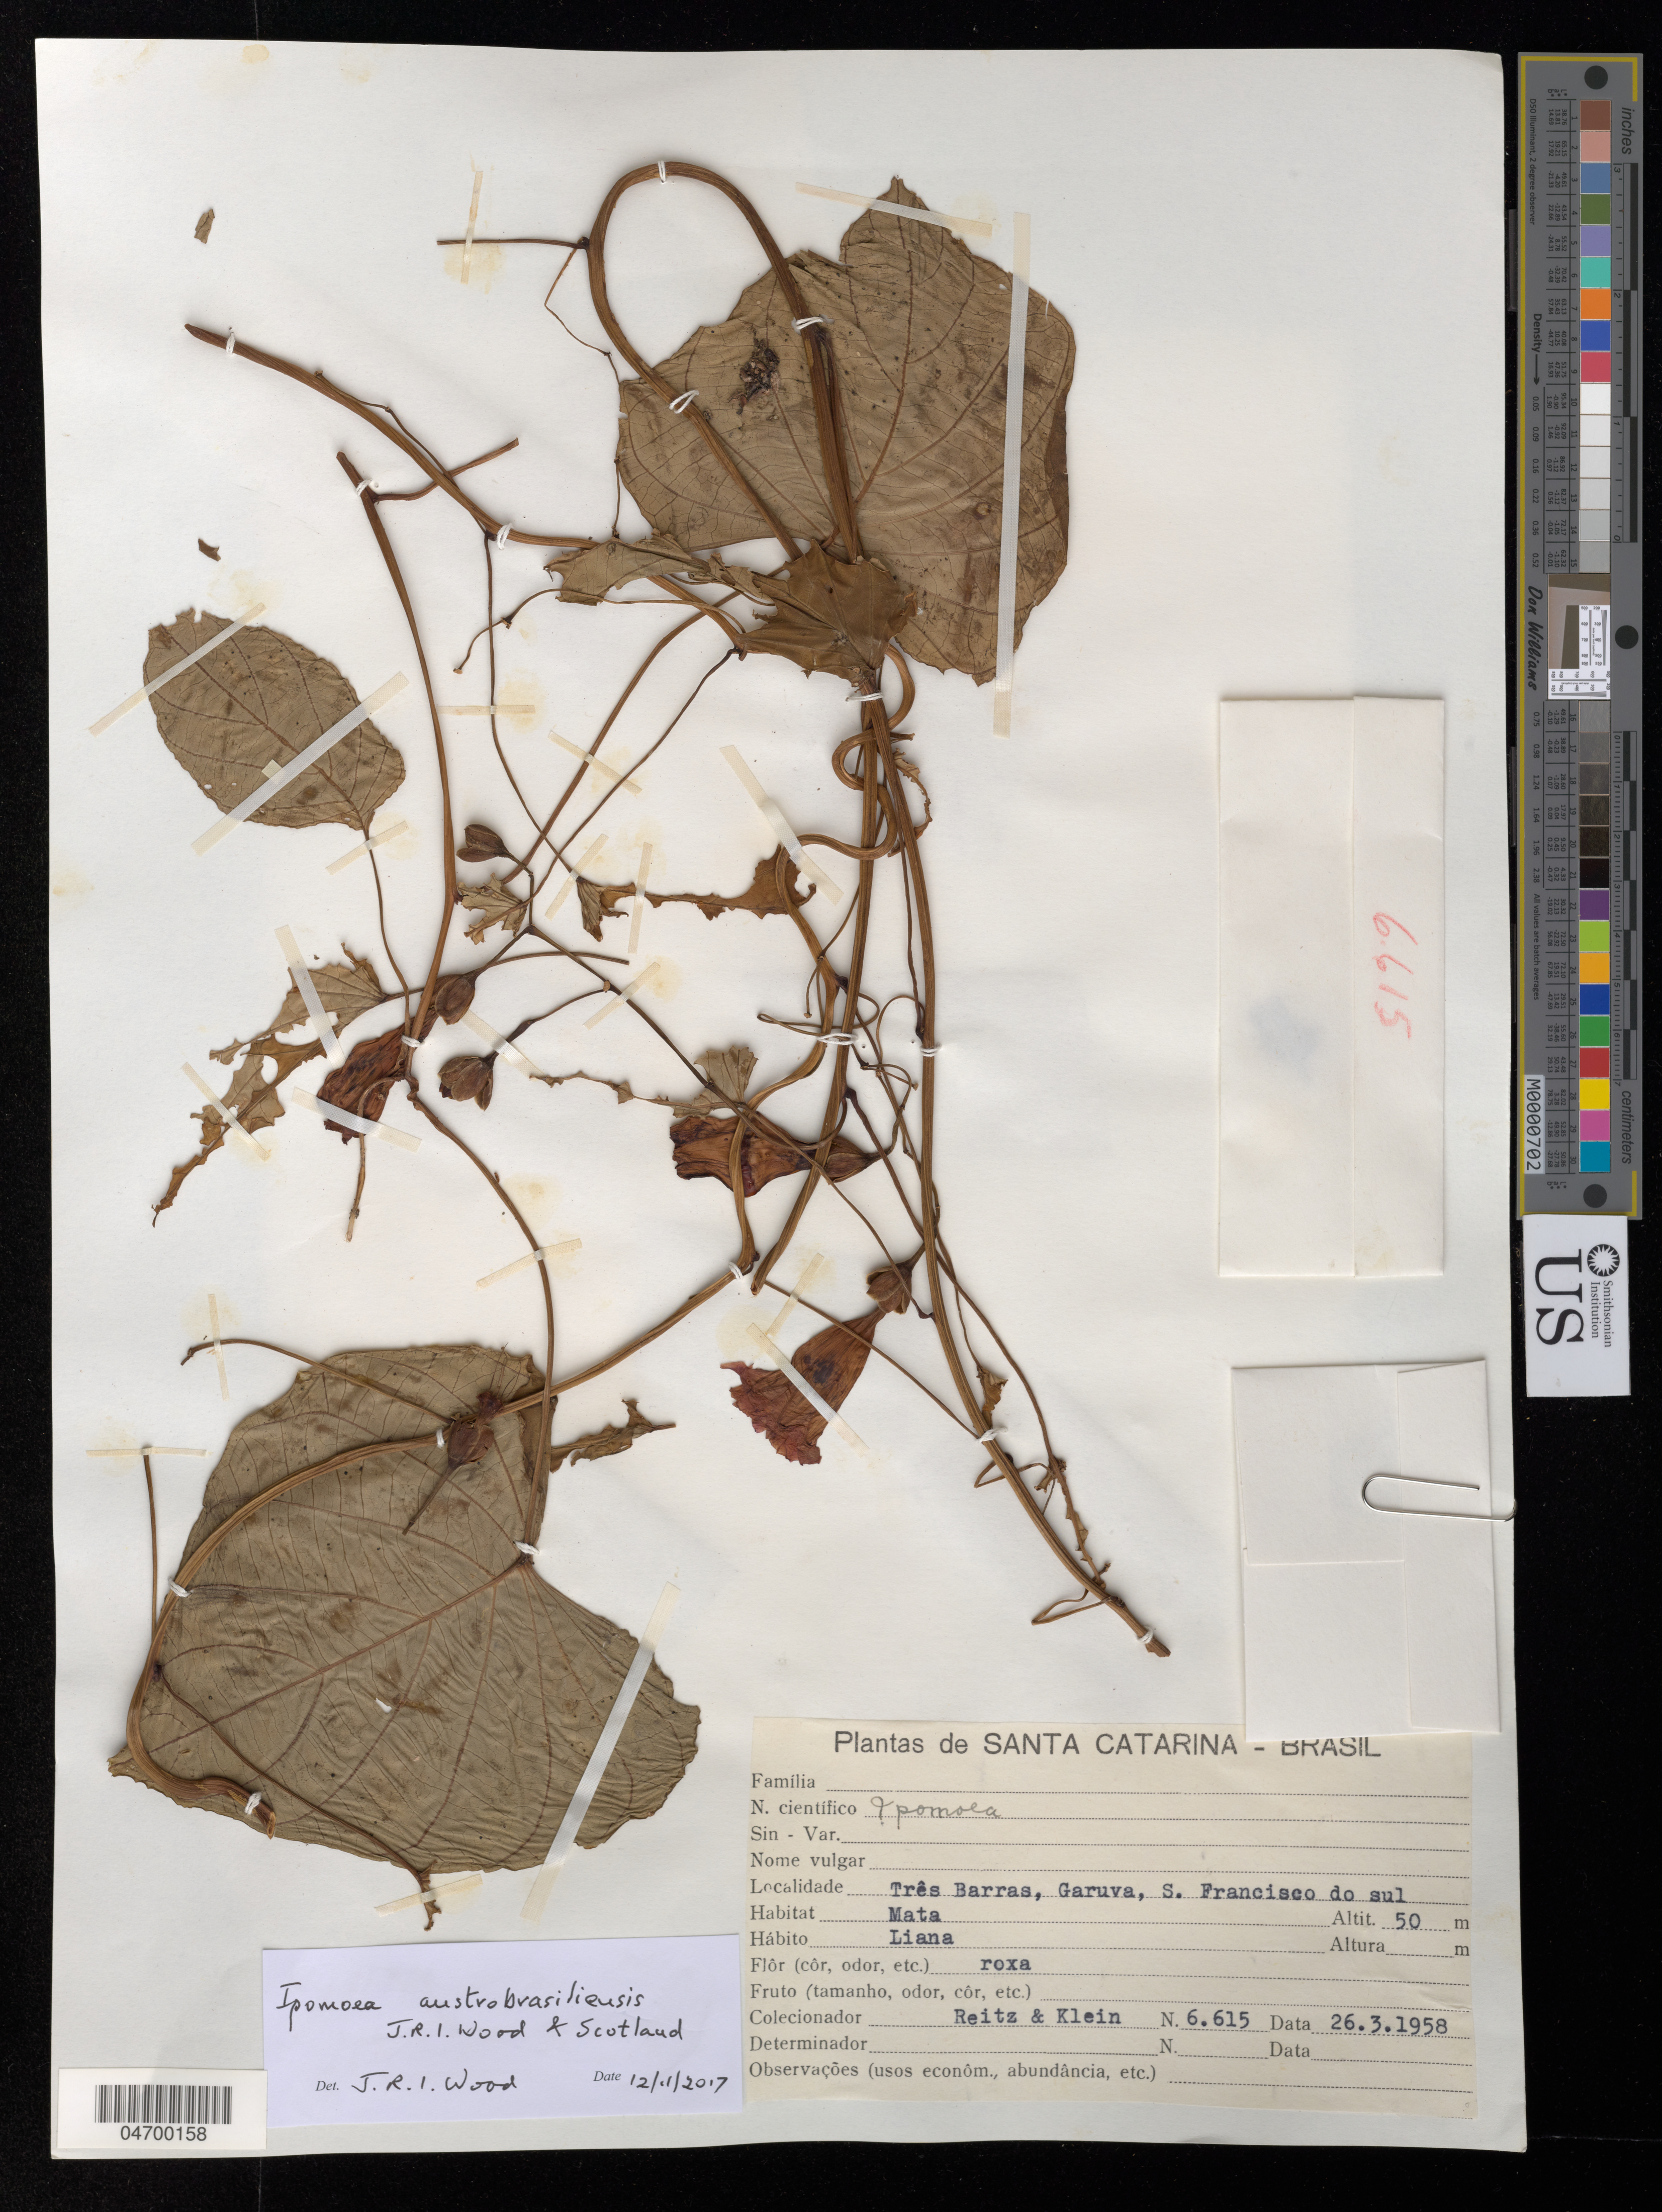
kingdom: Plantae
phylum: Tracheophyta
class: Magnoliopsida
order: Solanales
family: Convolvulaceae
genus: Ipomoea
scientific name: Ipomoea austrobrasiliensis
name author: J.R.I. Wood & Scotland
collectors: R. Reitz & R. M. Klein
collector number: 6615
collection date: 1958-03-26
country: Brazil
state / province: Santa Catarina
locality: Três Barras, Garuva, S. Francisco do sul.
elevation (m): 50